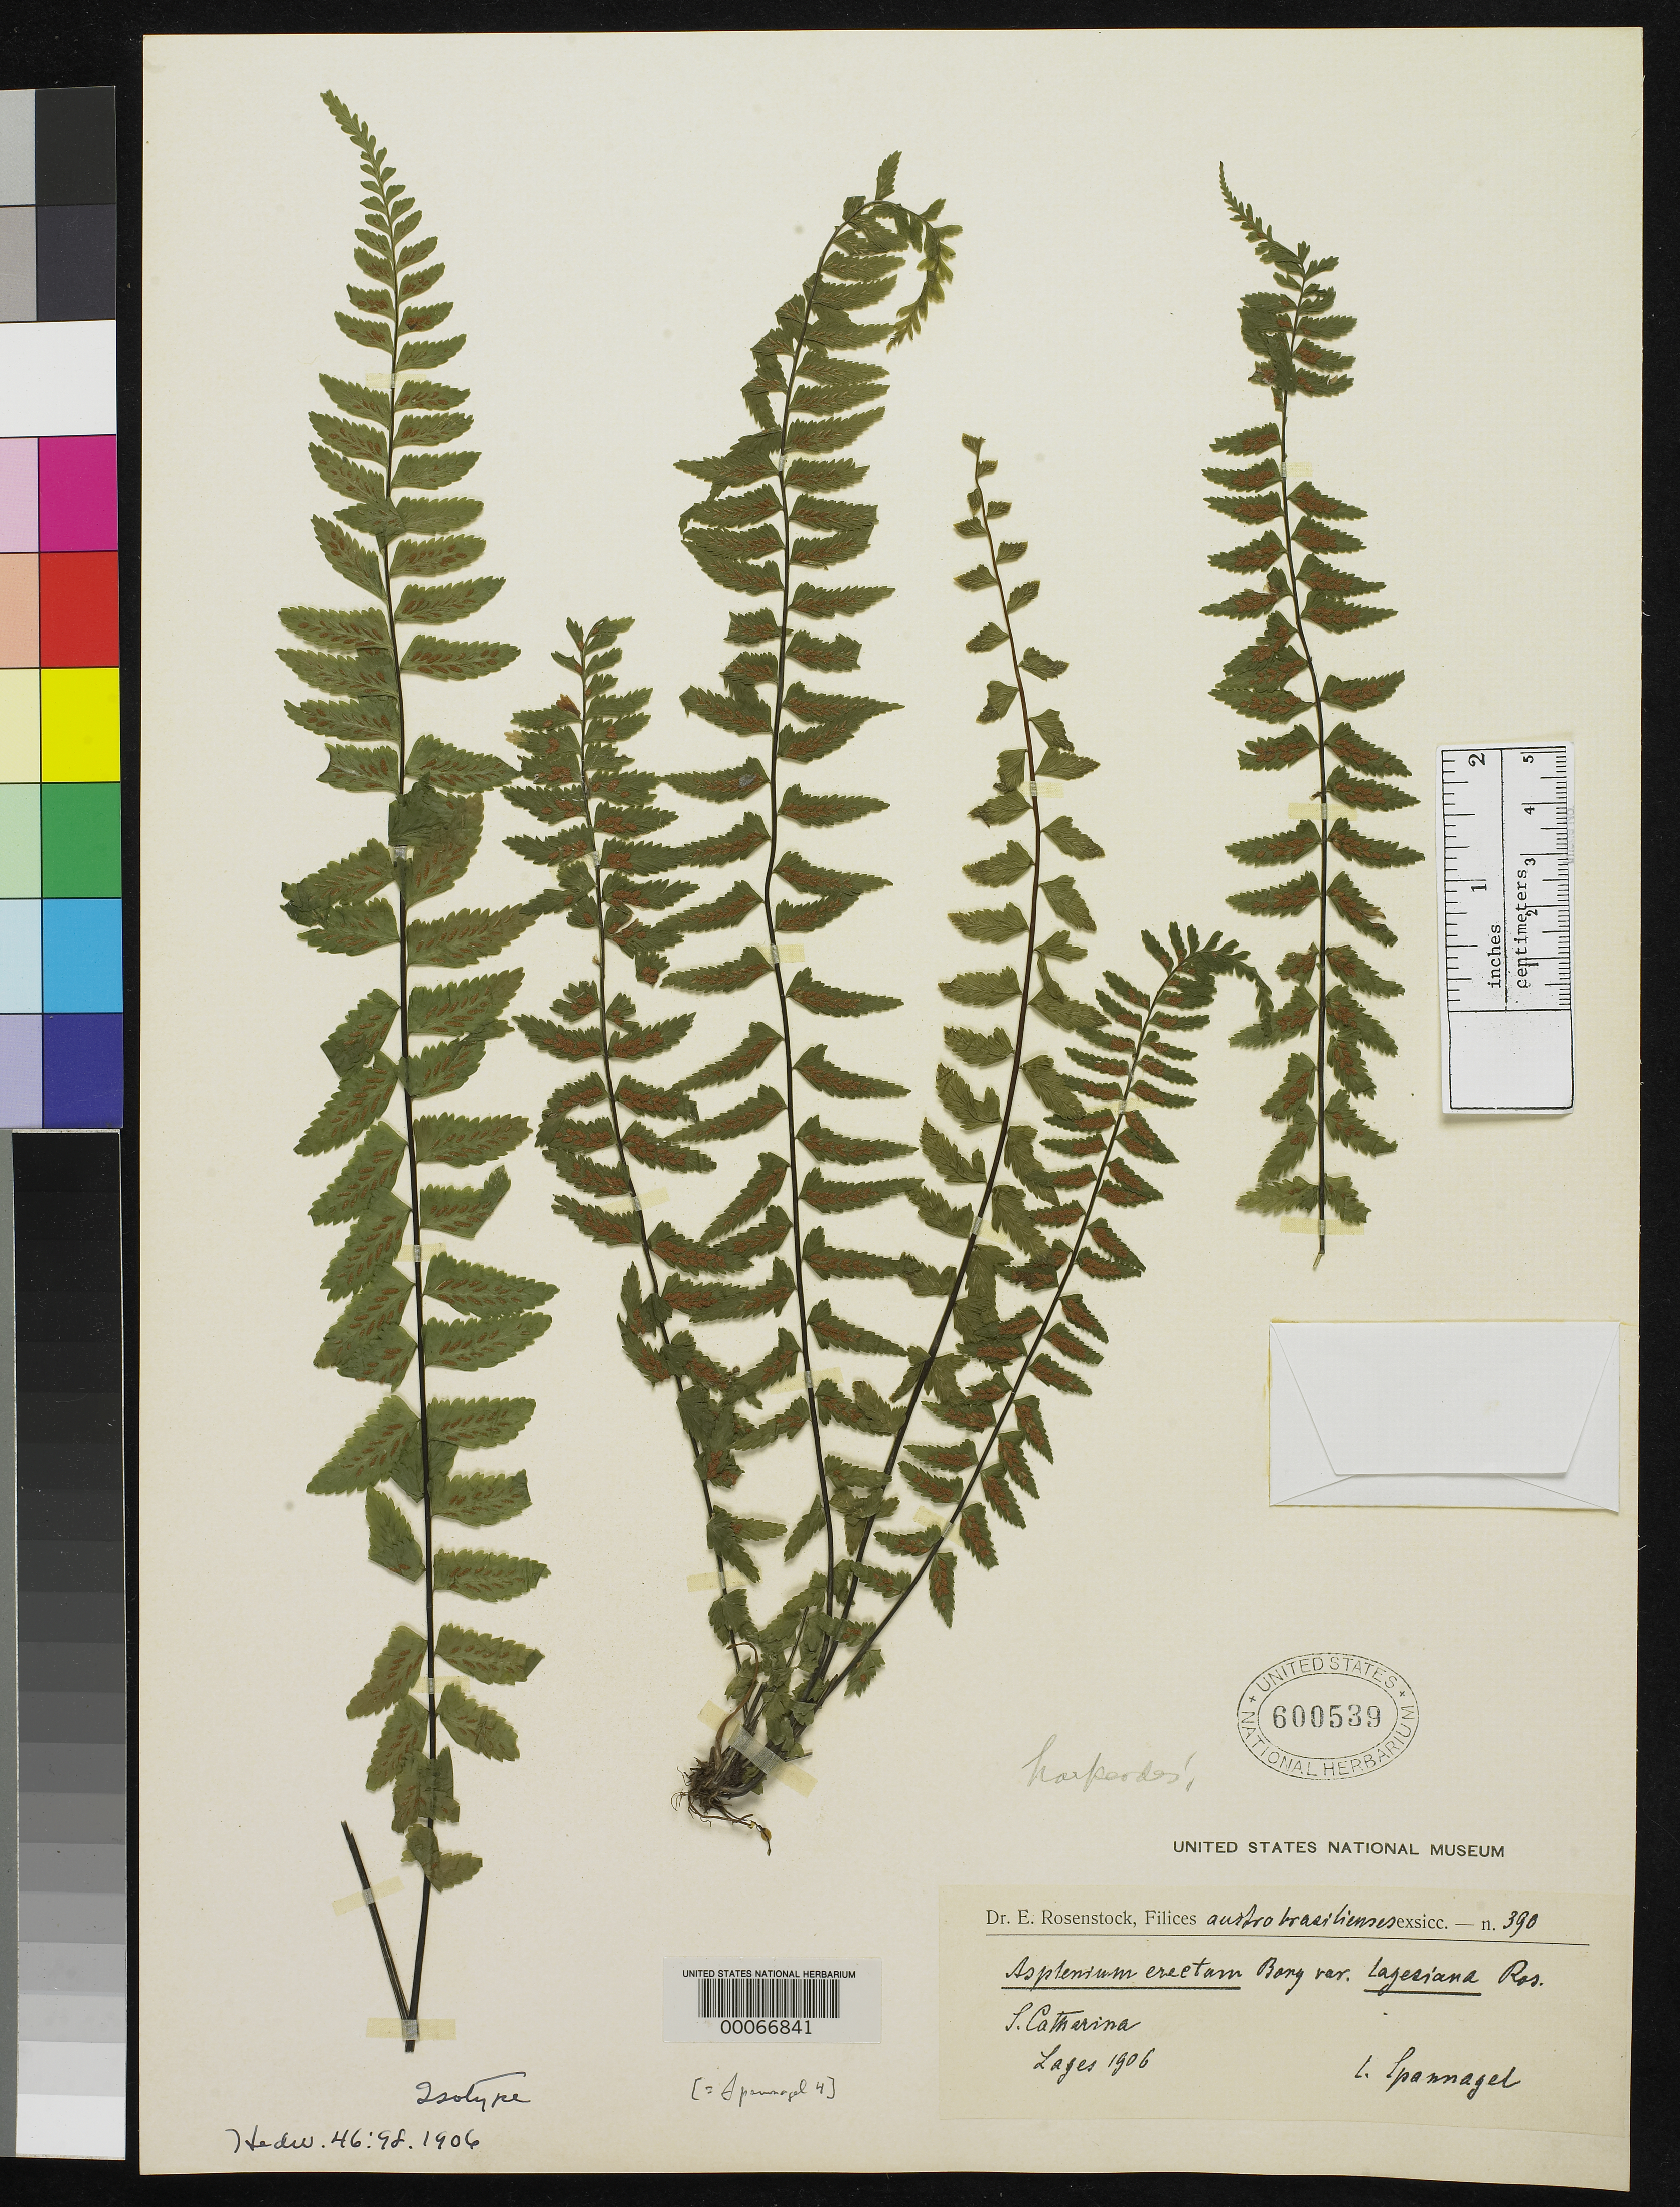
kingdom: Plantae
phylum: Tracheophyta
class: Polypodiopsida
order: Polypodiales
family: Aspleniaceae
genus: Asplenium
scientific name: Asplenium erectum var. lagesianum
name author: Rosenst.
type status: Type Collection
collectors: C. Spannagel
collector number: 4 (Rosenstock Exs. 390)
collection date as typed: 1906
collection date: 1906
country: Brazil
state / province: Minas Gerais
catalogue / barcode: US 600539